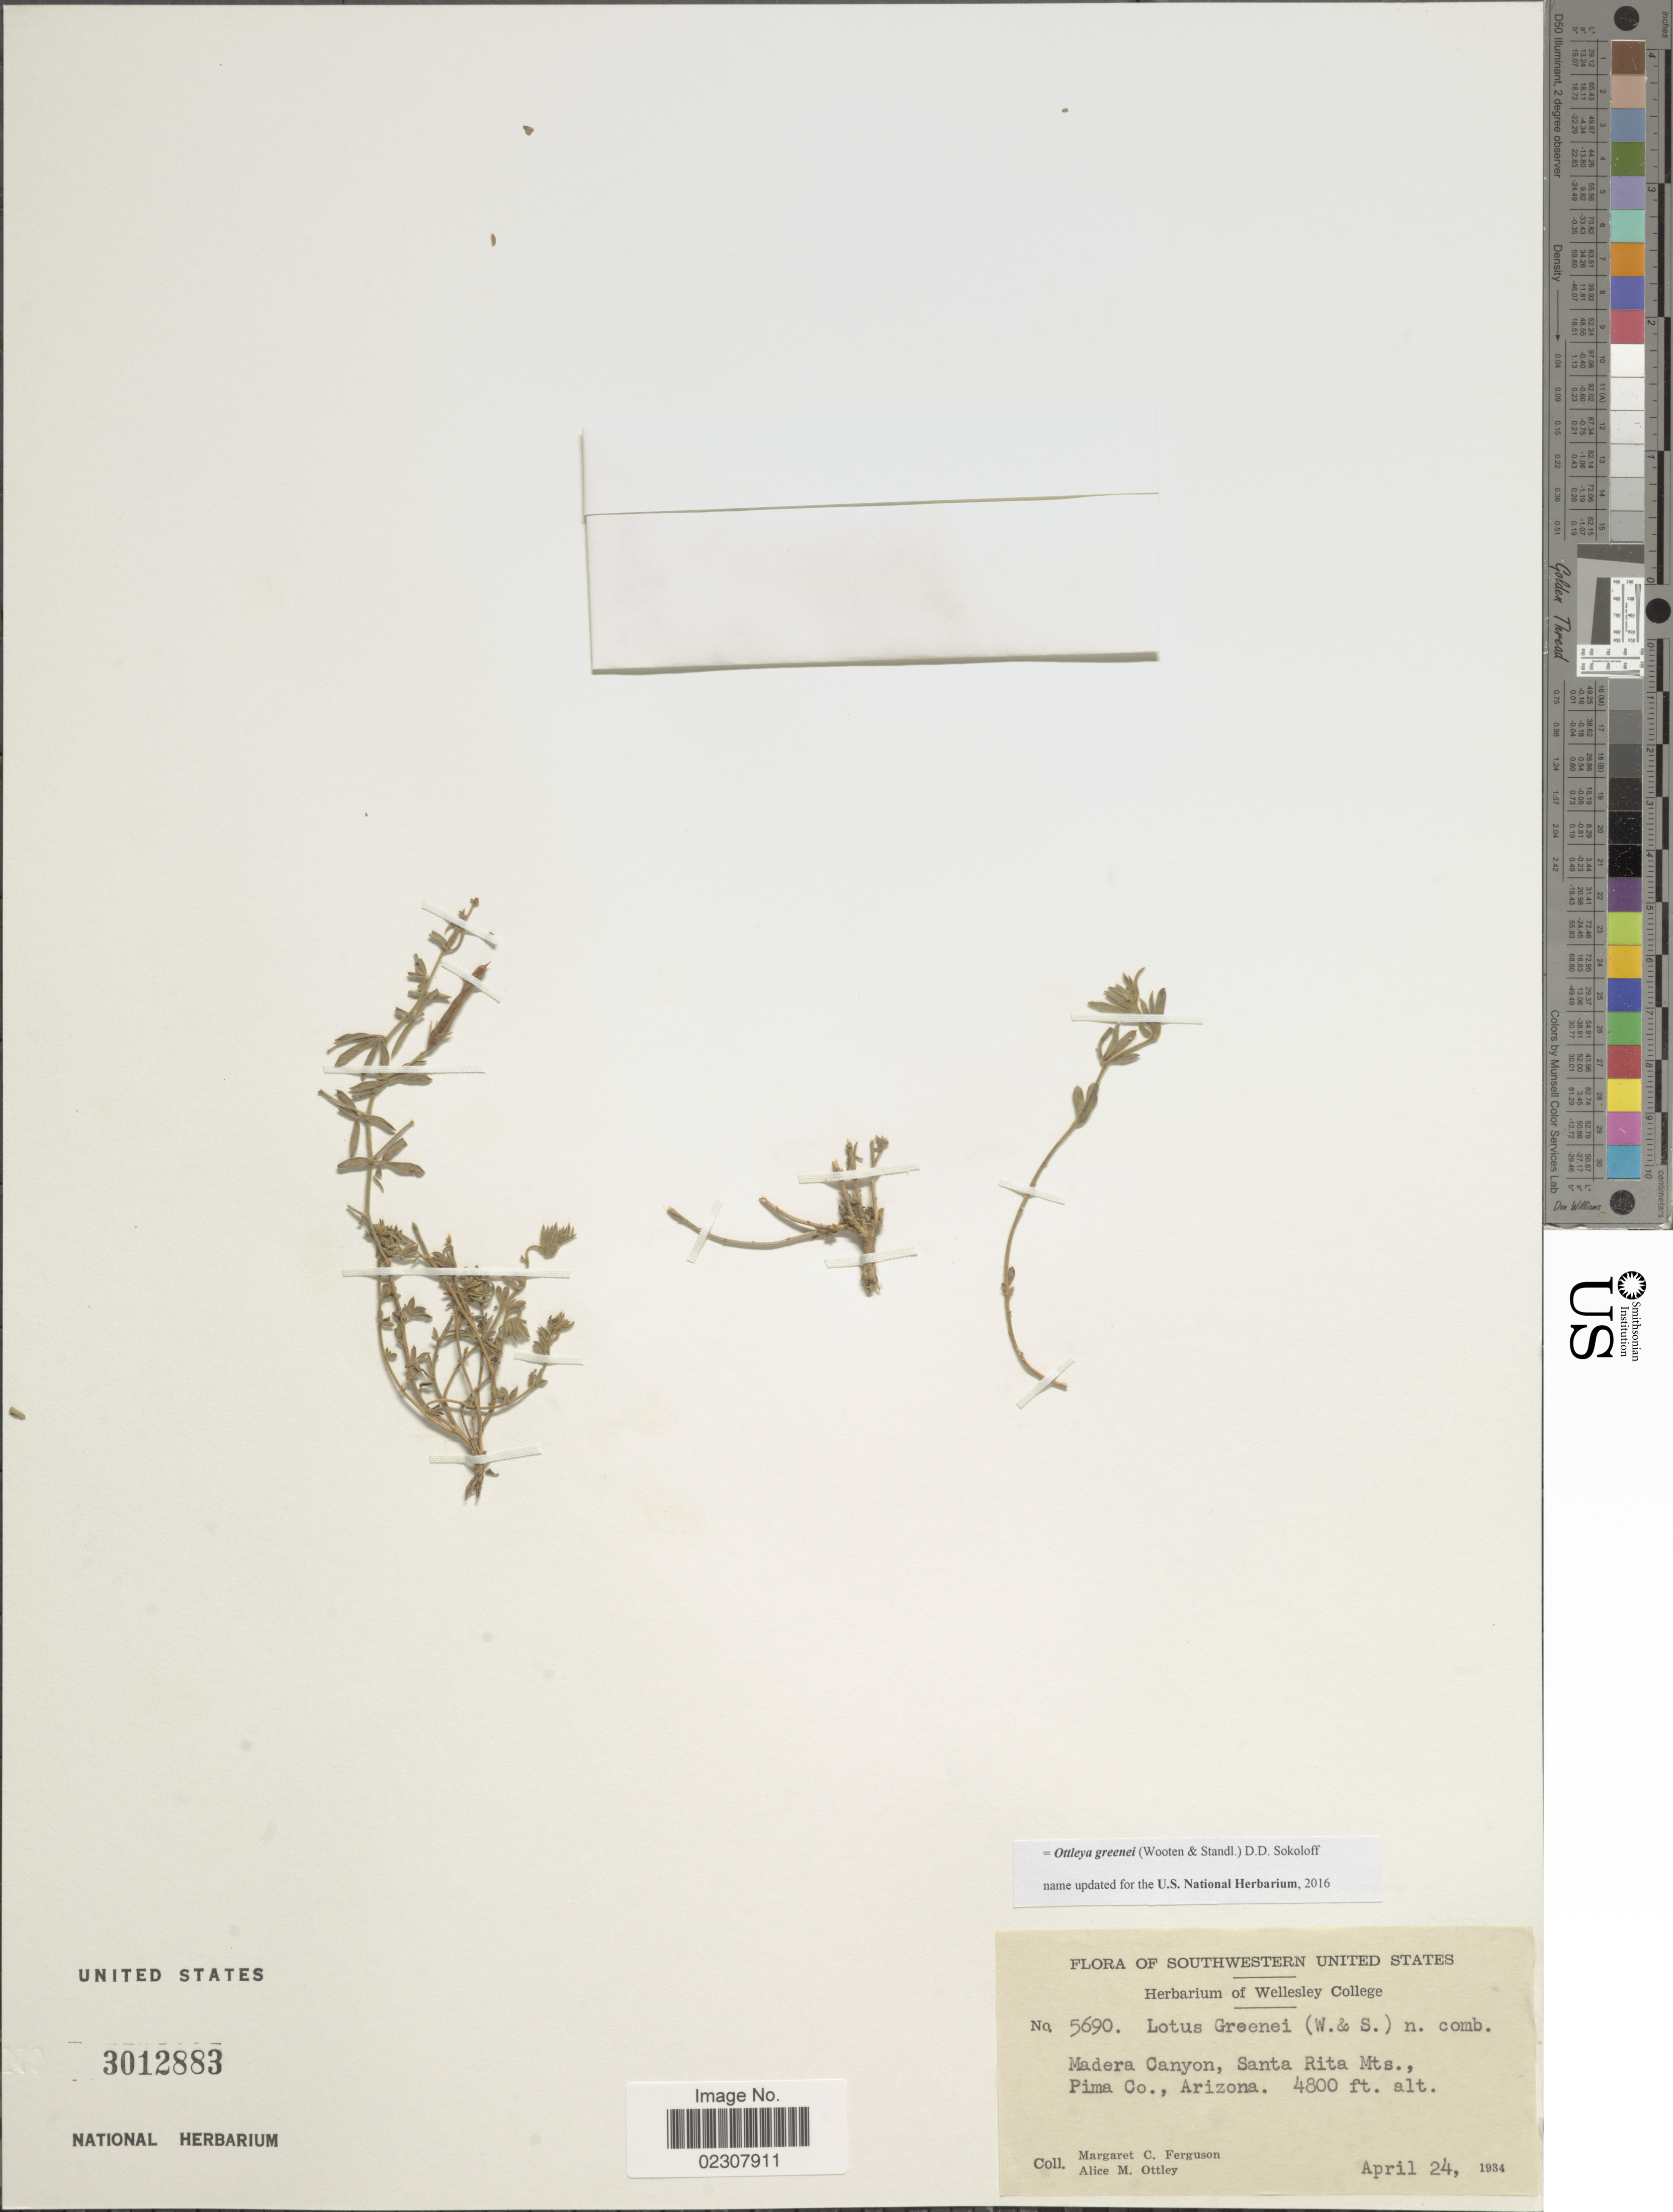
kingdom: Plantae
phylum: Tracheophyta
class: Magnoliopsida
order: Fabales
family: Fabaceae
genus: Ottleya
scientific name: Ottleya greenei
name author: (Wooten & Standl.) D.D. Sokoloff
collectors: M. Ferguson & A. M. Ottley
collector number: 5690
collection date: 1934-04-24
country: United States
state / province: Arizona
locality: Madera Canyon, Santa Rita Mts., Pima Co.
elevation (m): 1463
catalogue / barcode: US 3012883